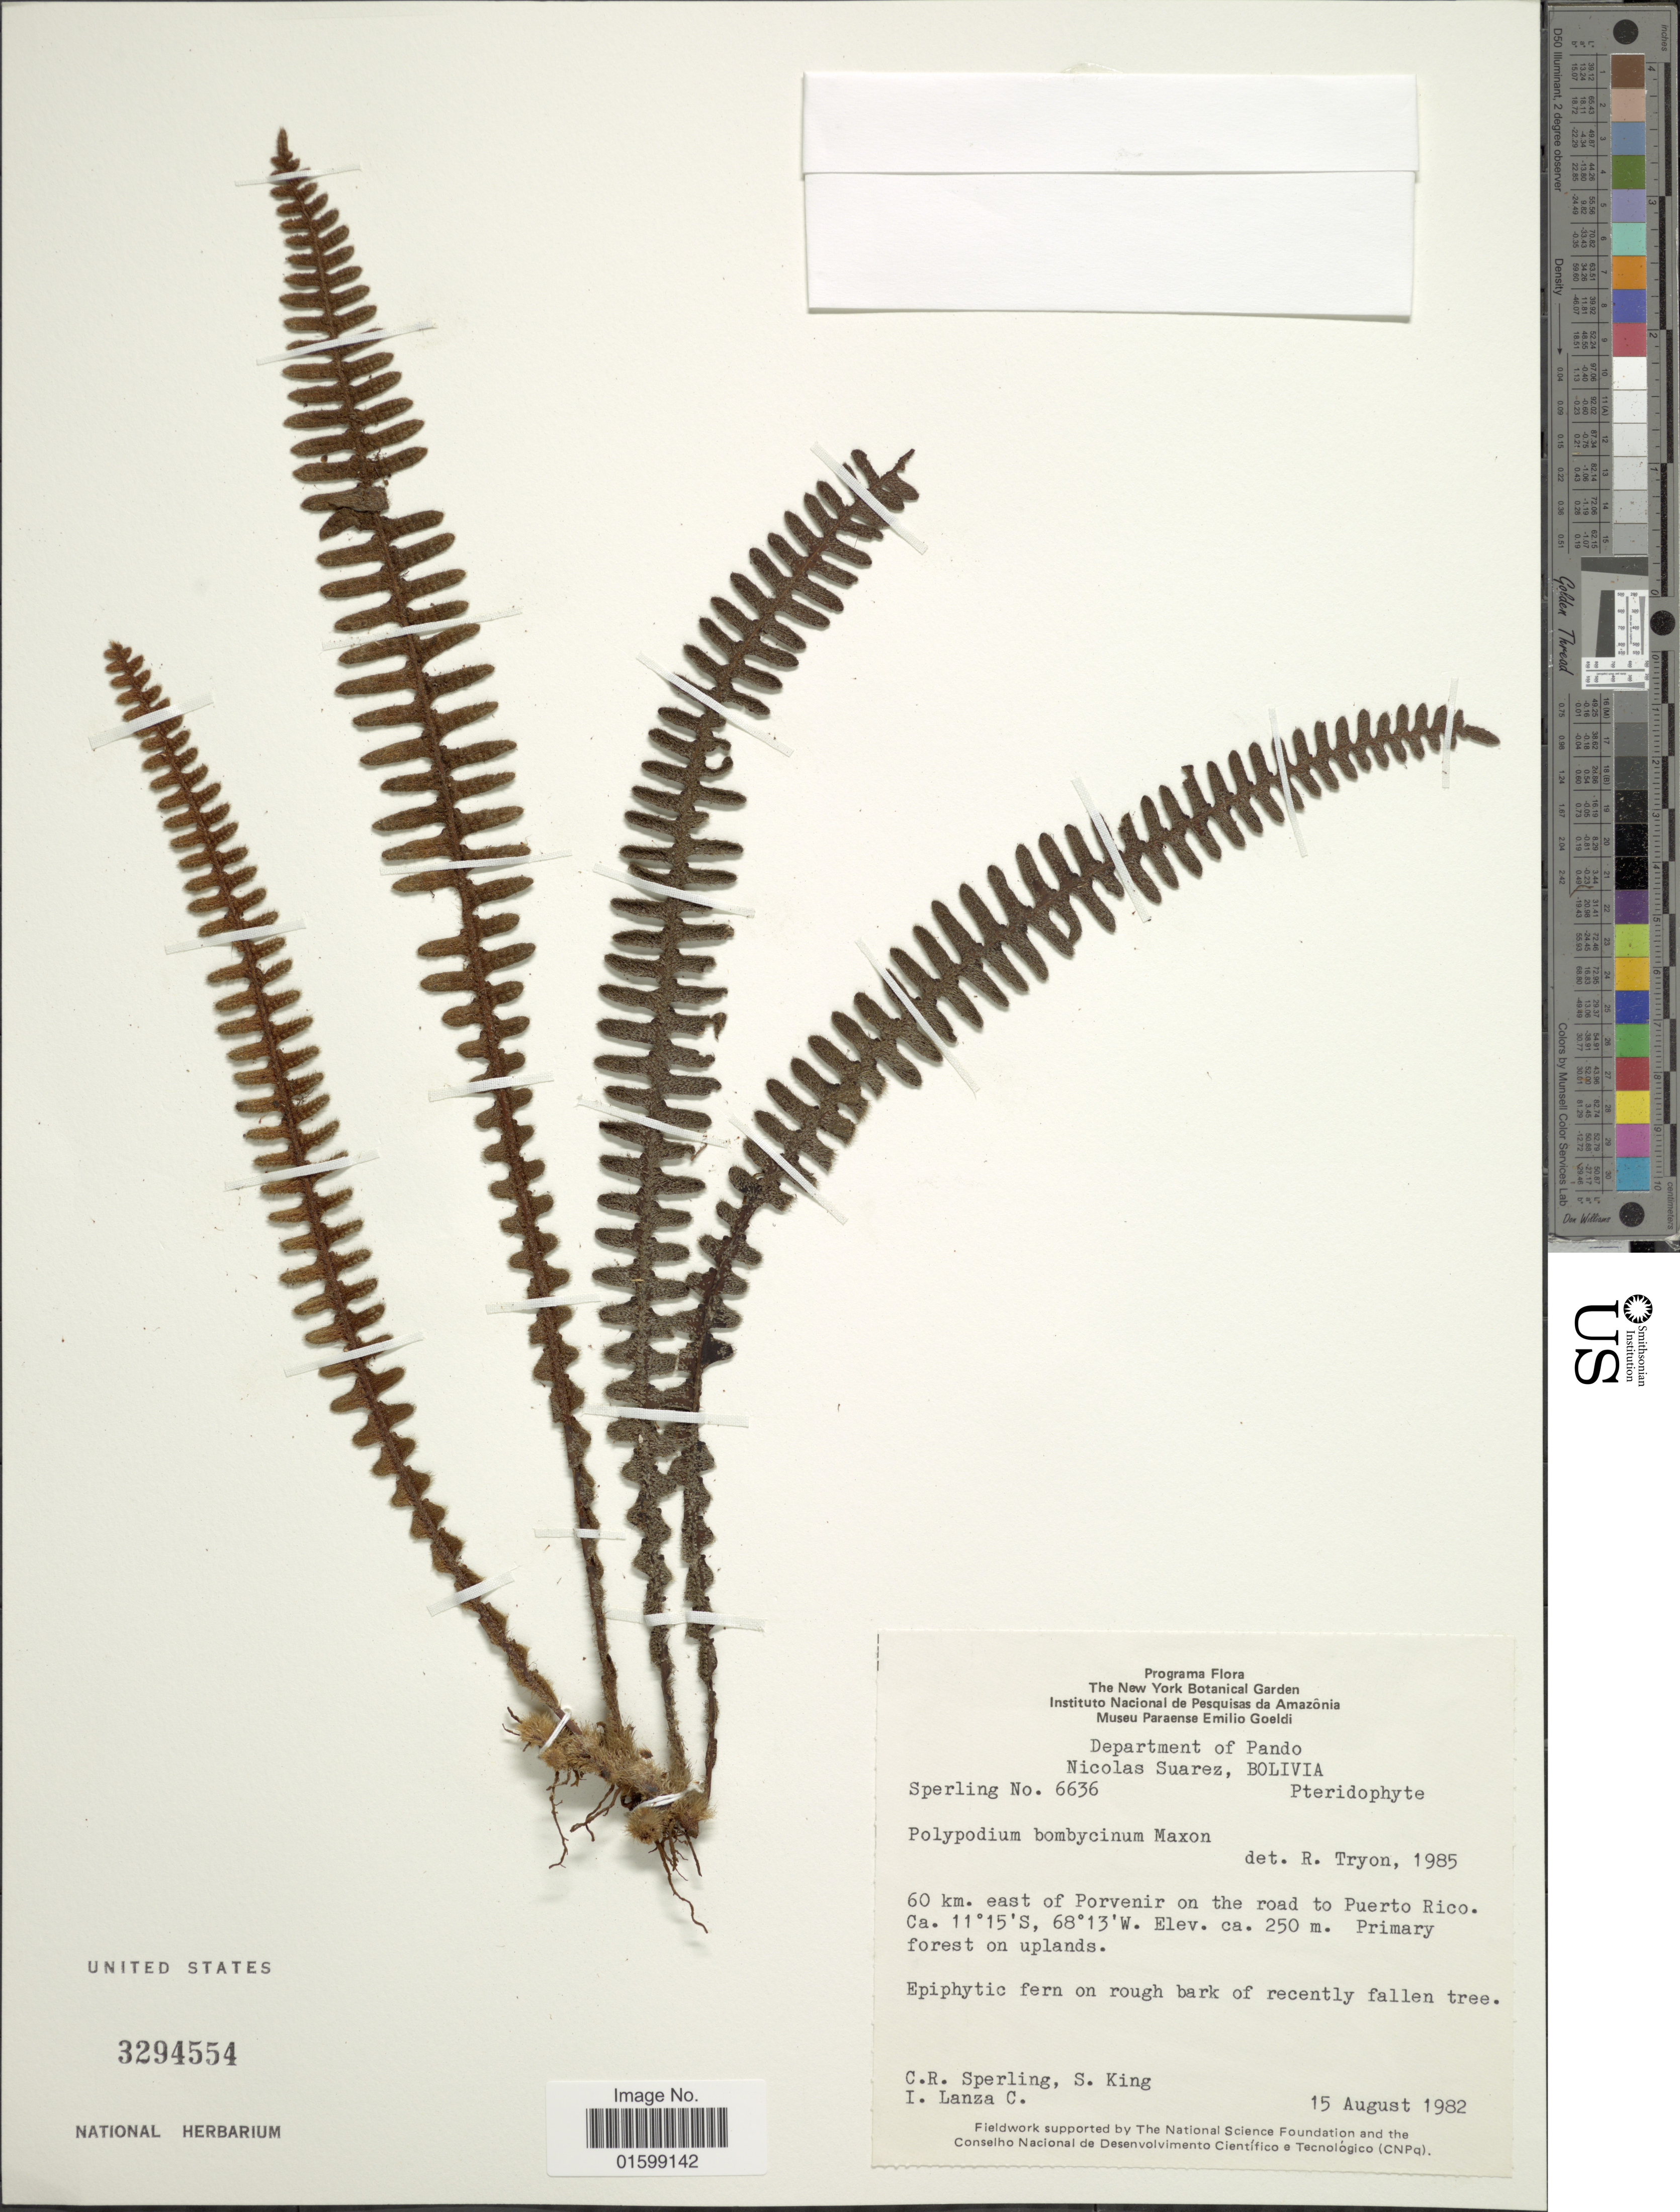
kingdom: Plantae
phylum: Tracheophyta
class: Polypodiopsida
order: Polypodiales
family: Polypodiaceae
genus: Pleopeltis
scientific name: Pleopeltis bombycina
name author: (Maxon) A.R. Sm.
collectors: C. R. Sperling, S. King, I. Lanza C. & N. Suarez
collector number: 6636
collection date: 1982-08-15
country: Bolivia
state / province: Pando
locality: Nicolas Suarez, 60 km. east of Porvenir on the road to Puerto Rico, primary forest on uplands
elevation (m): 250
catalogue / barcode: US 3294554